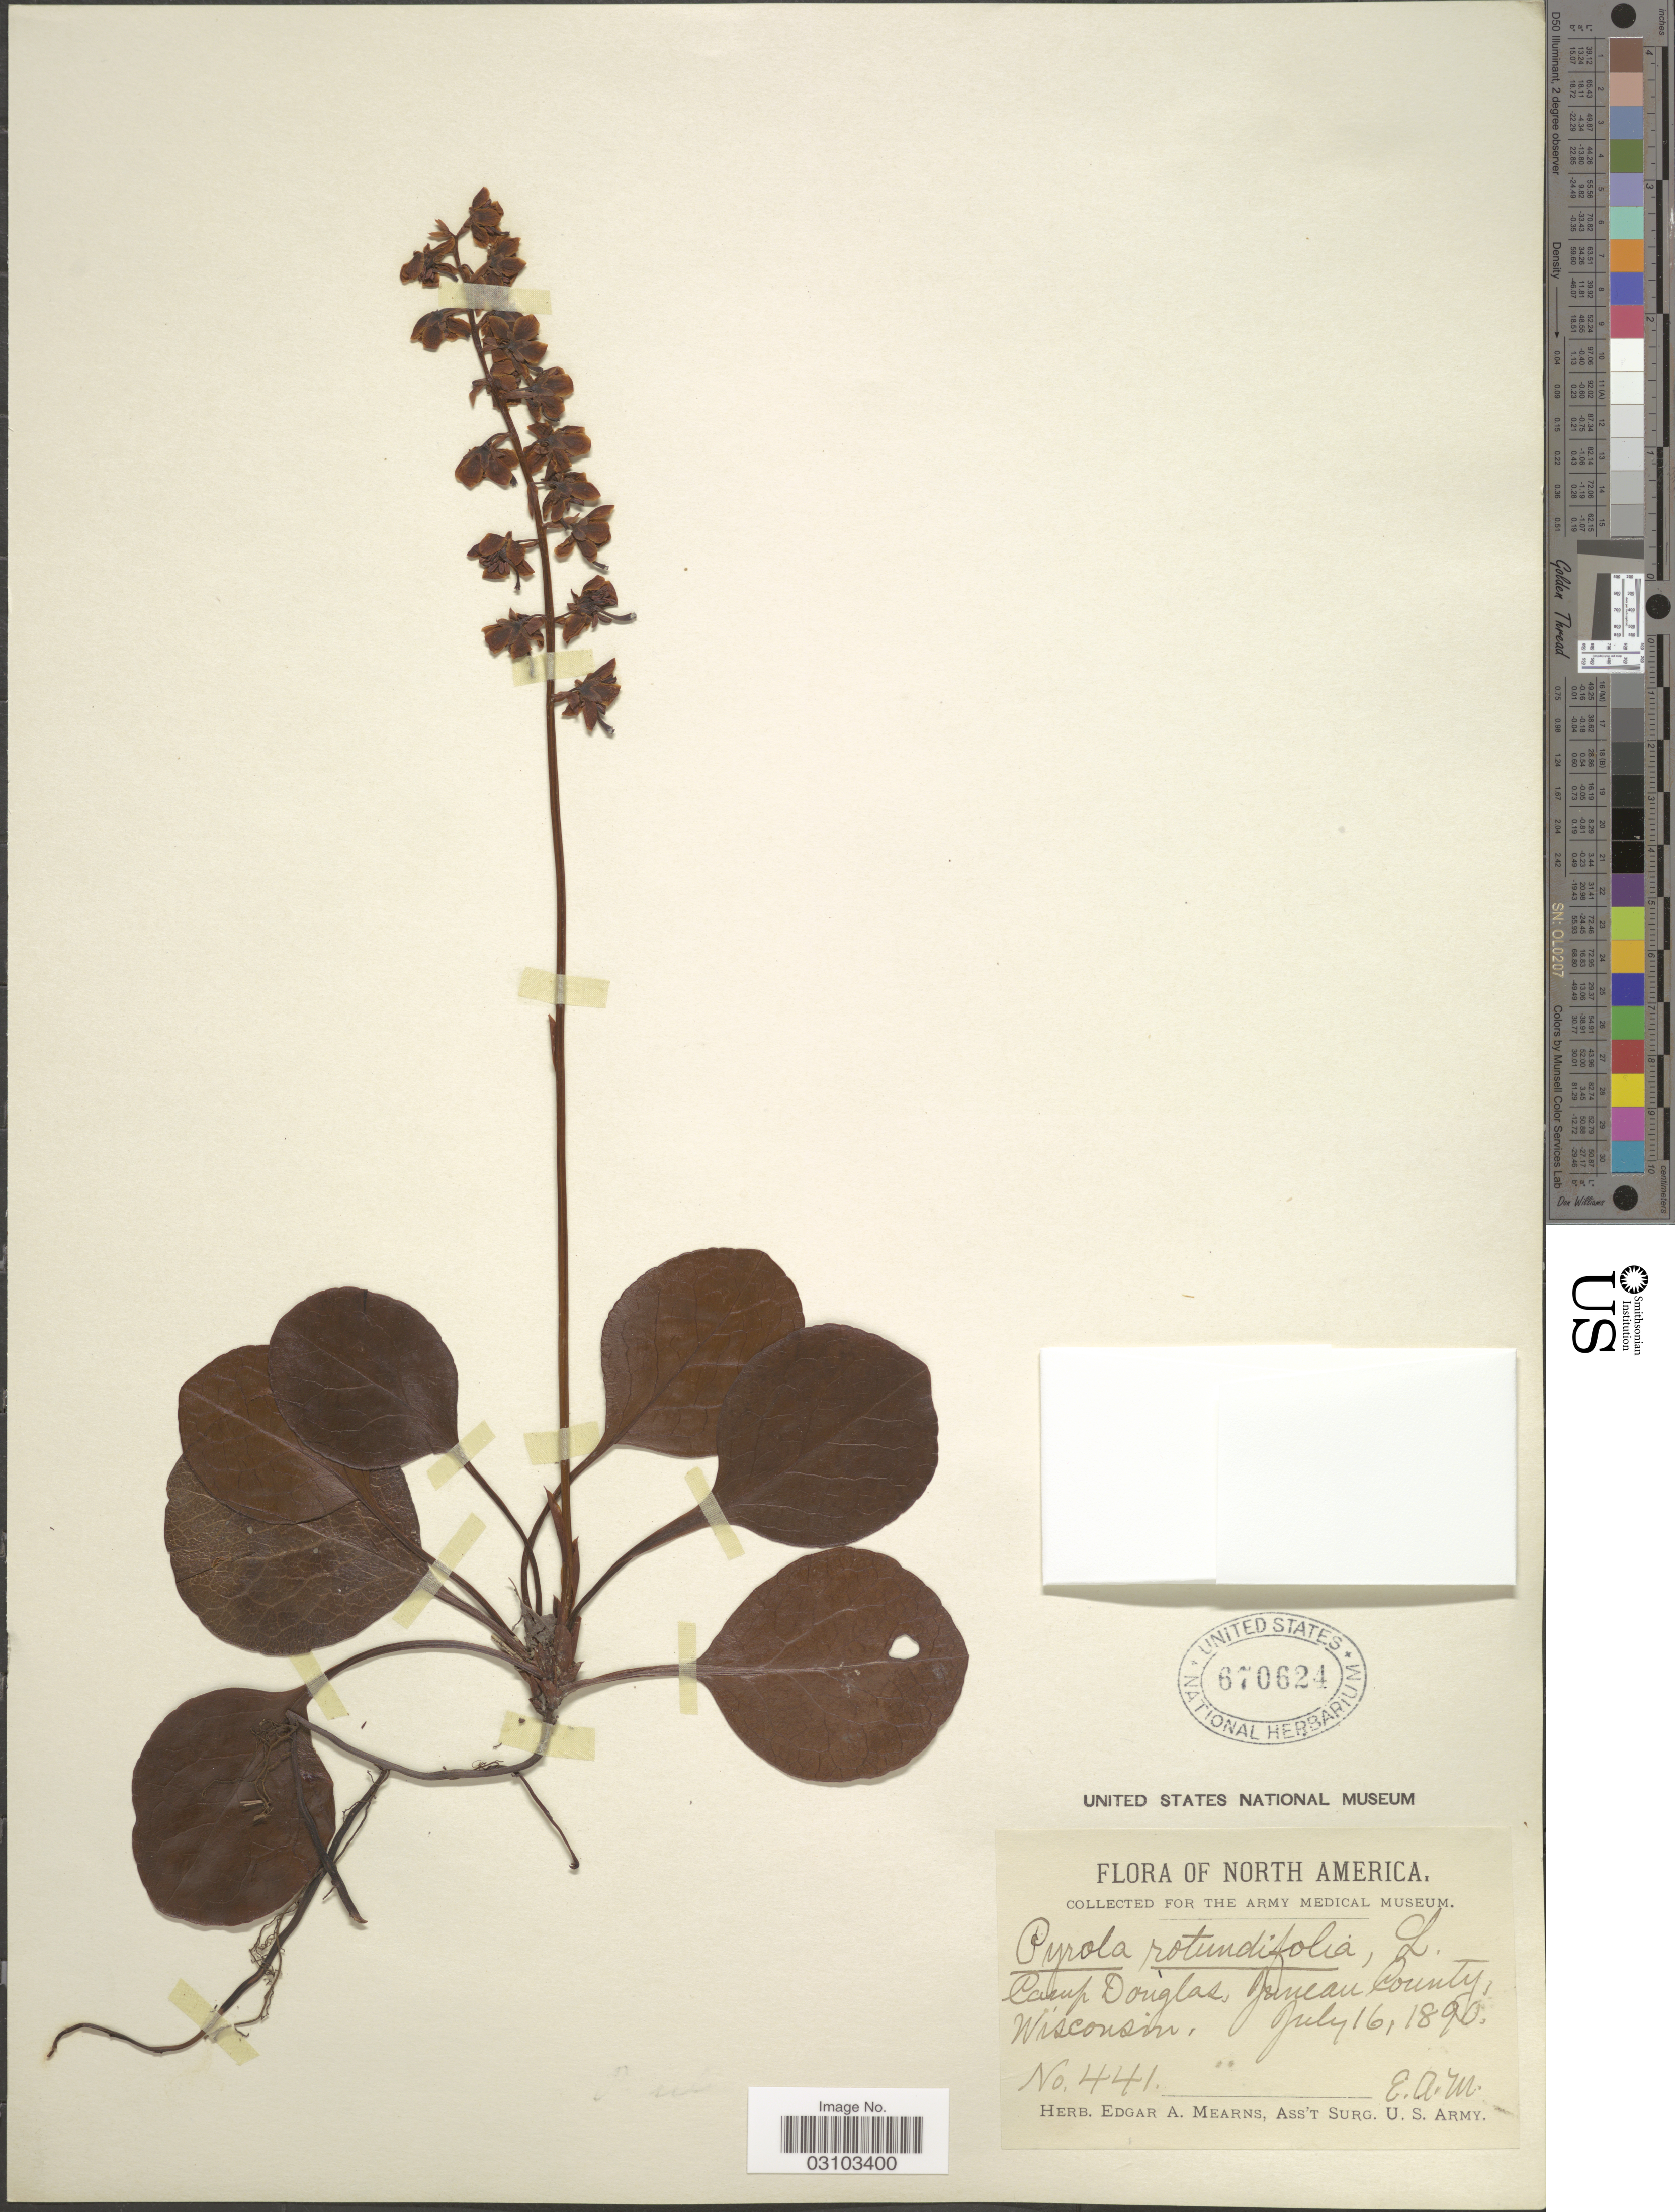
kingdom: Plantae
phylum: Tracheophyta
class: Magnoliopsida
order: Ericales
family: Ericaceae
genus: Pyrola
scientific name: Pyrola americana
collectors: E. A. Mearns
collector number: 441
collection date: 1890-07-16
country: United States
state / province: Wisconsin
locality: Camp Douglas, Juneau County.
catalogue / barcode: US 670624